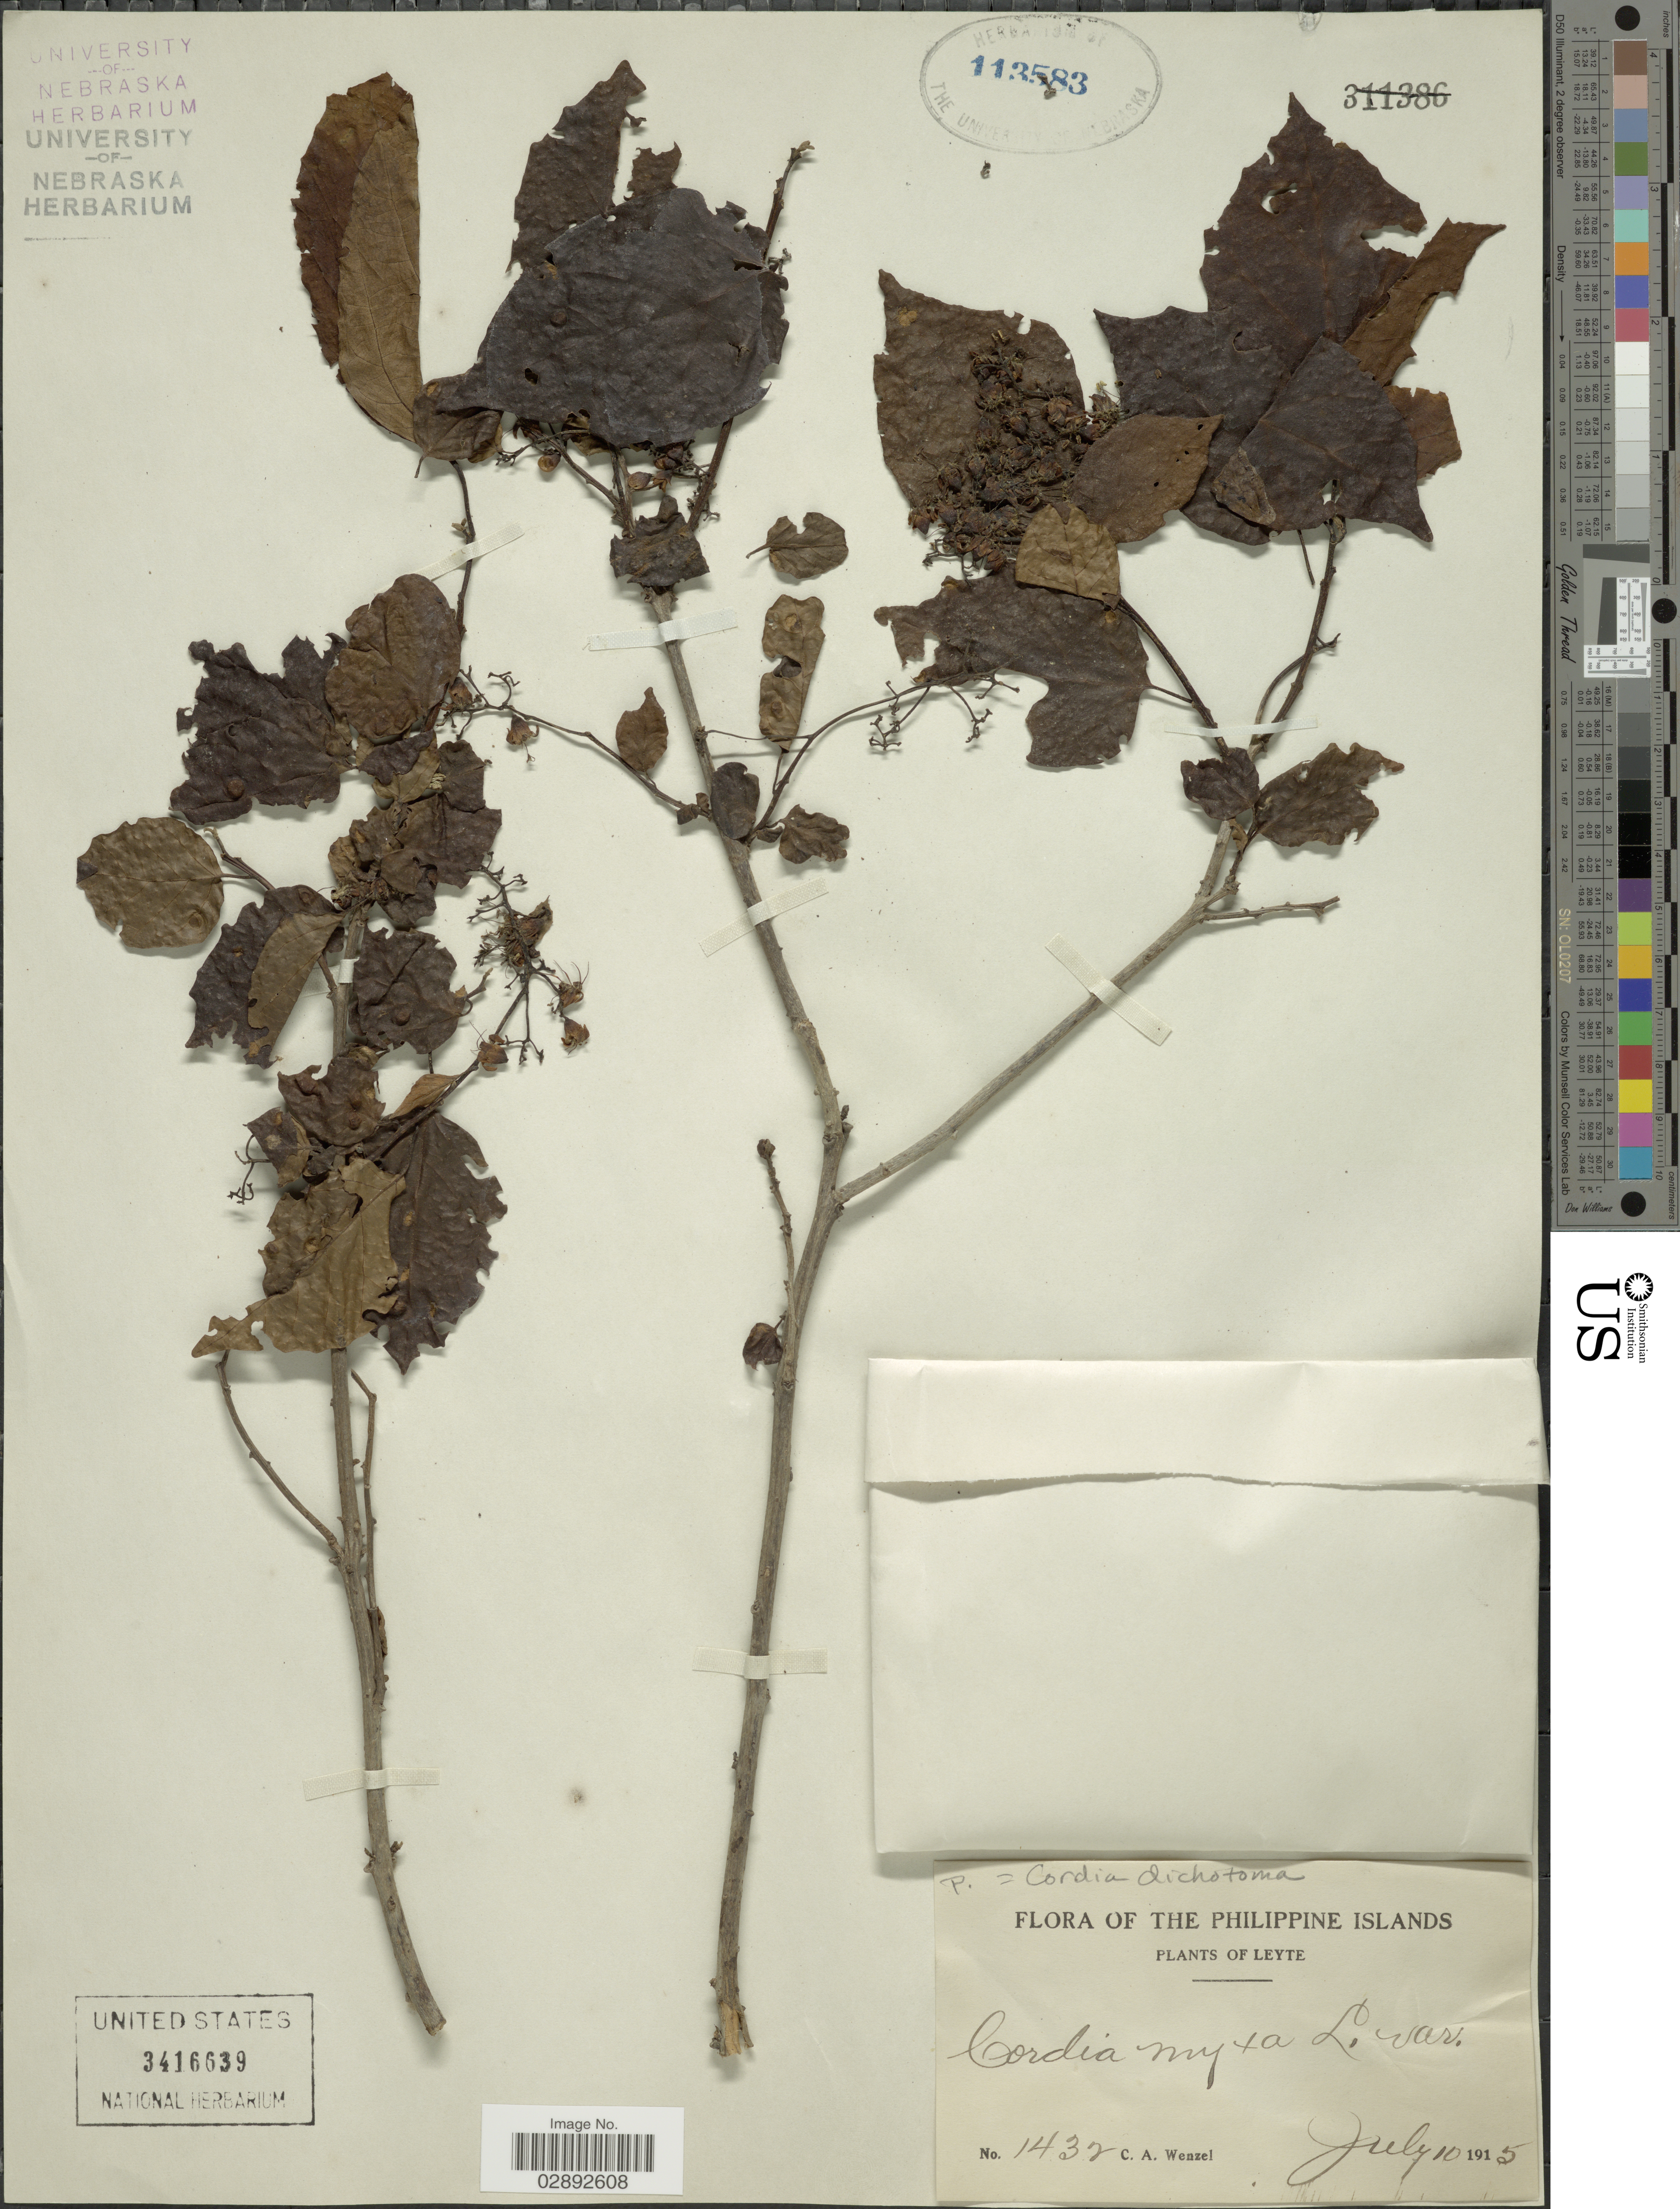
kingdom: Plantae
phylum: Tracheophyta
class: Magnoliopsida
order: Boraginales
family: Cordiaceae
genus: Cordia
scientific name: Cordia dichotoma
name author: G. Forst.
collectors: C. Wenzel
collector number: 1432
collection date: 1915-07-10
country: Philippines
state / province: Eastern Visayas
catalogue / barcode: US 3416639